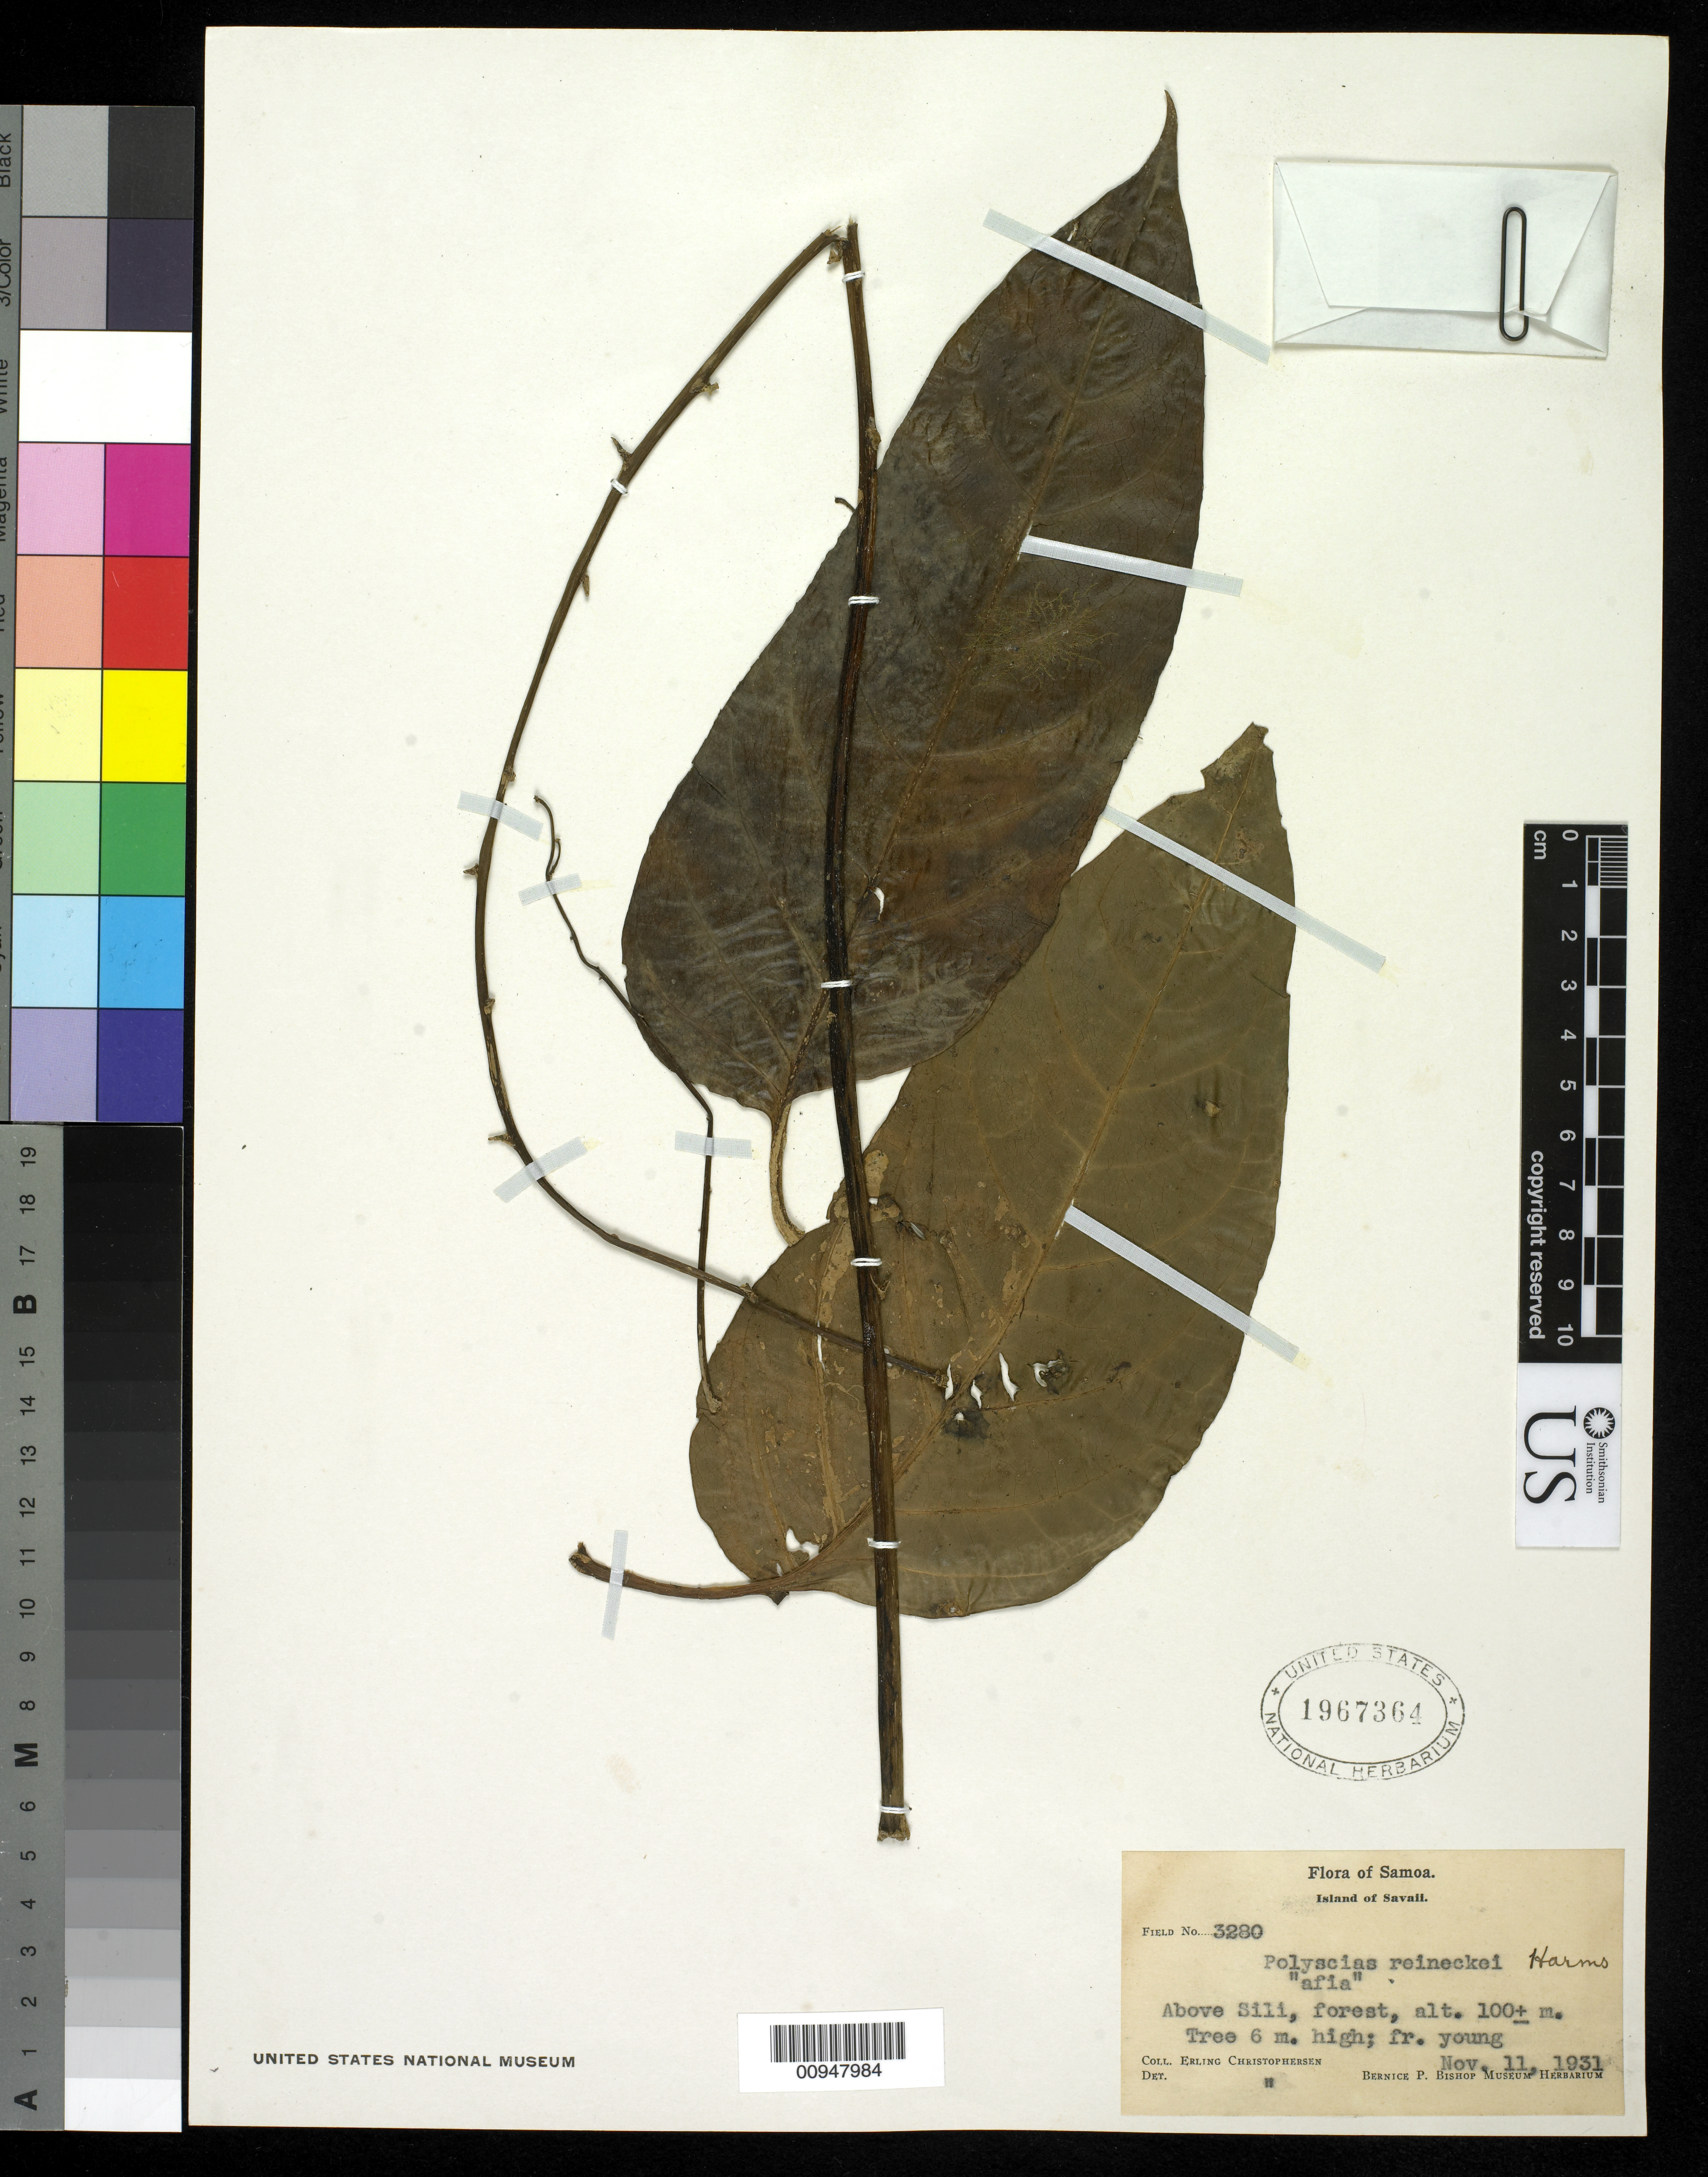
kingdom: Plantae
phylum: Tracheophyta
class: Magnoliopsida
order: Apiales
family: Araliaceae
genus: Polyscias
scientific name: Polyscias reineckei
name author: Harms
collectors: E. Christophersen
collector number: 3280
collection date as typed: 11 Nov 1931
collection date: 1931-11-11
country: Samoa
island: Savai'i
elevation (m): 100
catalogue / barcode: US 1967364